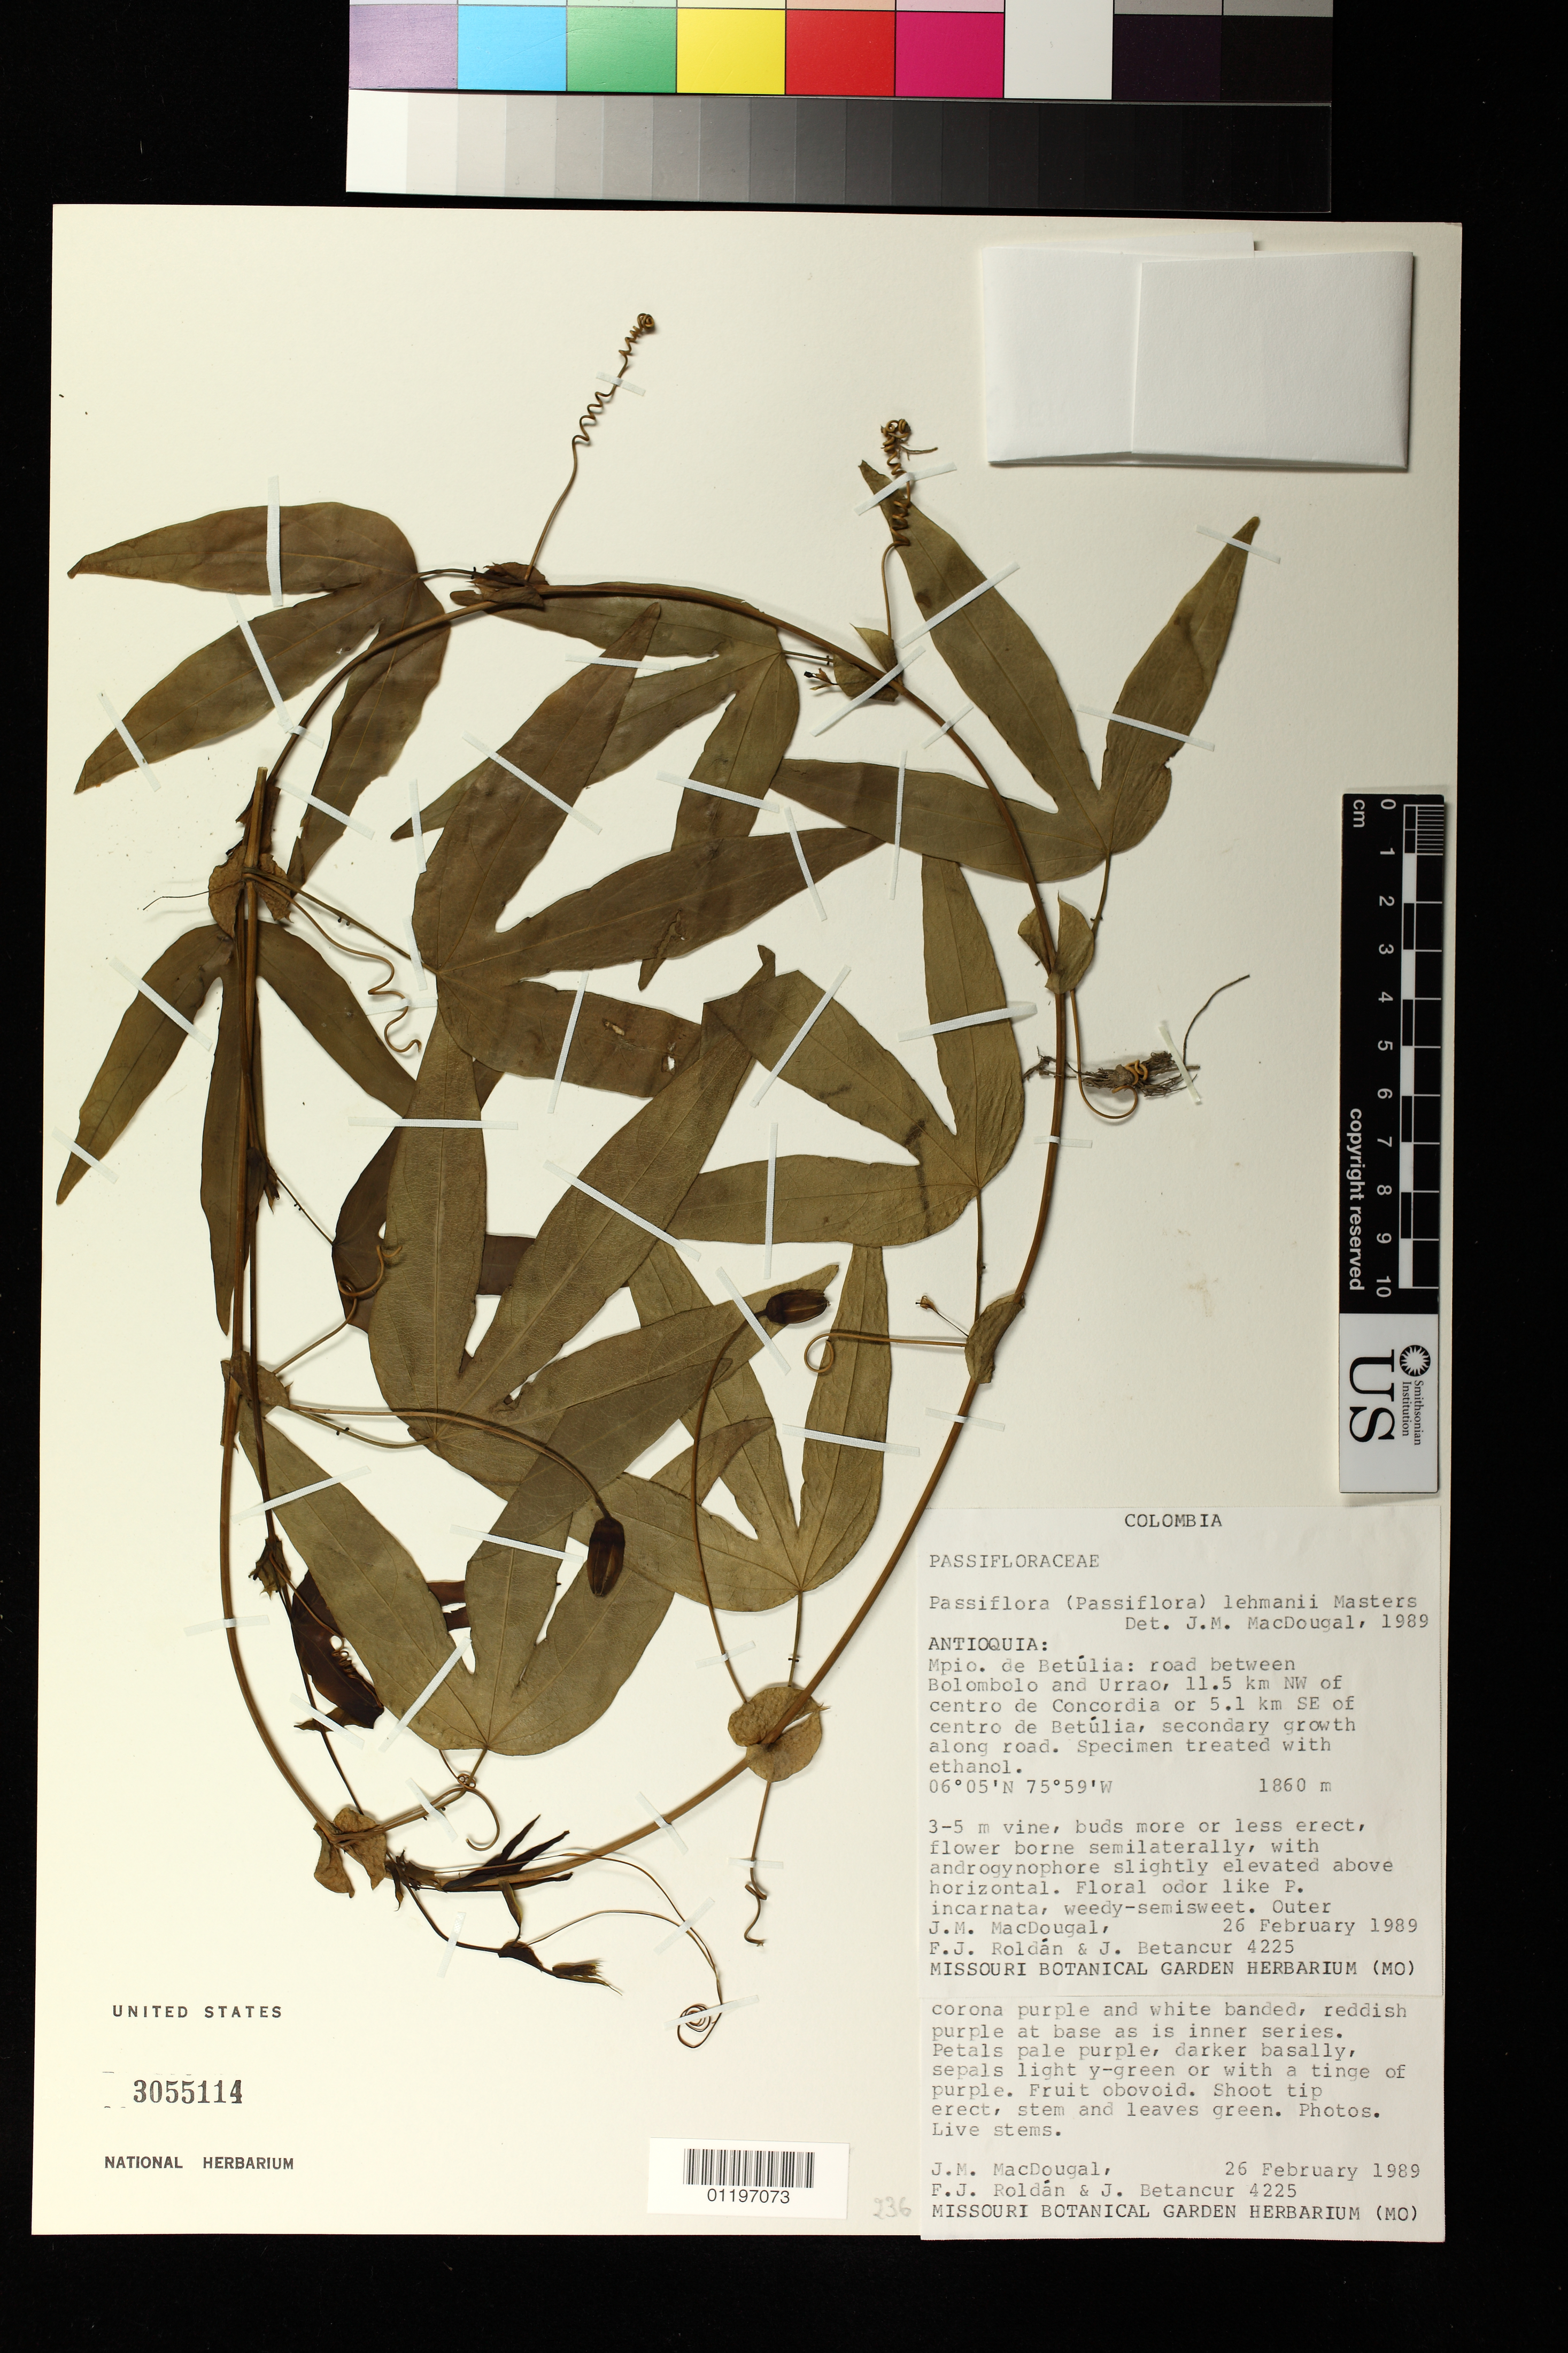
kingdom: Plantae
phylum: Tracheophyta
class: Magnoliopsida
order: Malpighiales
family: Passifloraceae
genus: Passiflora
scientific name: Passiflora lehmanni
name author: Mast.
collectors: J. M. MacDougal, F. J. Roldán & J. C. Betancur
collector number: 4225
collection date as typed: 26 Feb 1989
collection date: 1989-02-26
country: Colombia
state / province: Antioquia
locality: Betulia, road between Bolombolo and Urrao, 11.5 km NW of centro de Concordia or 5.1 km SE of centro de Betulia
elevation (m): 1860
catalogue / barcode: US 3055114